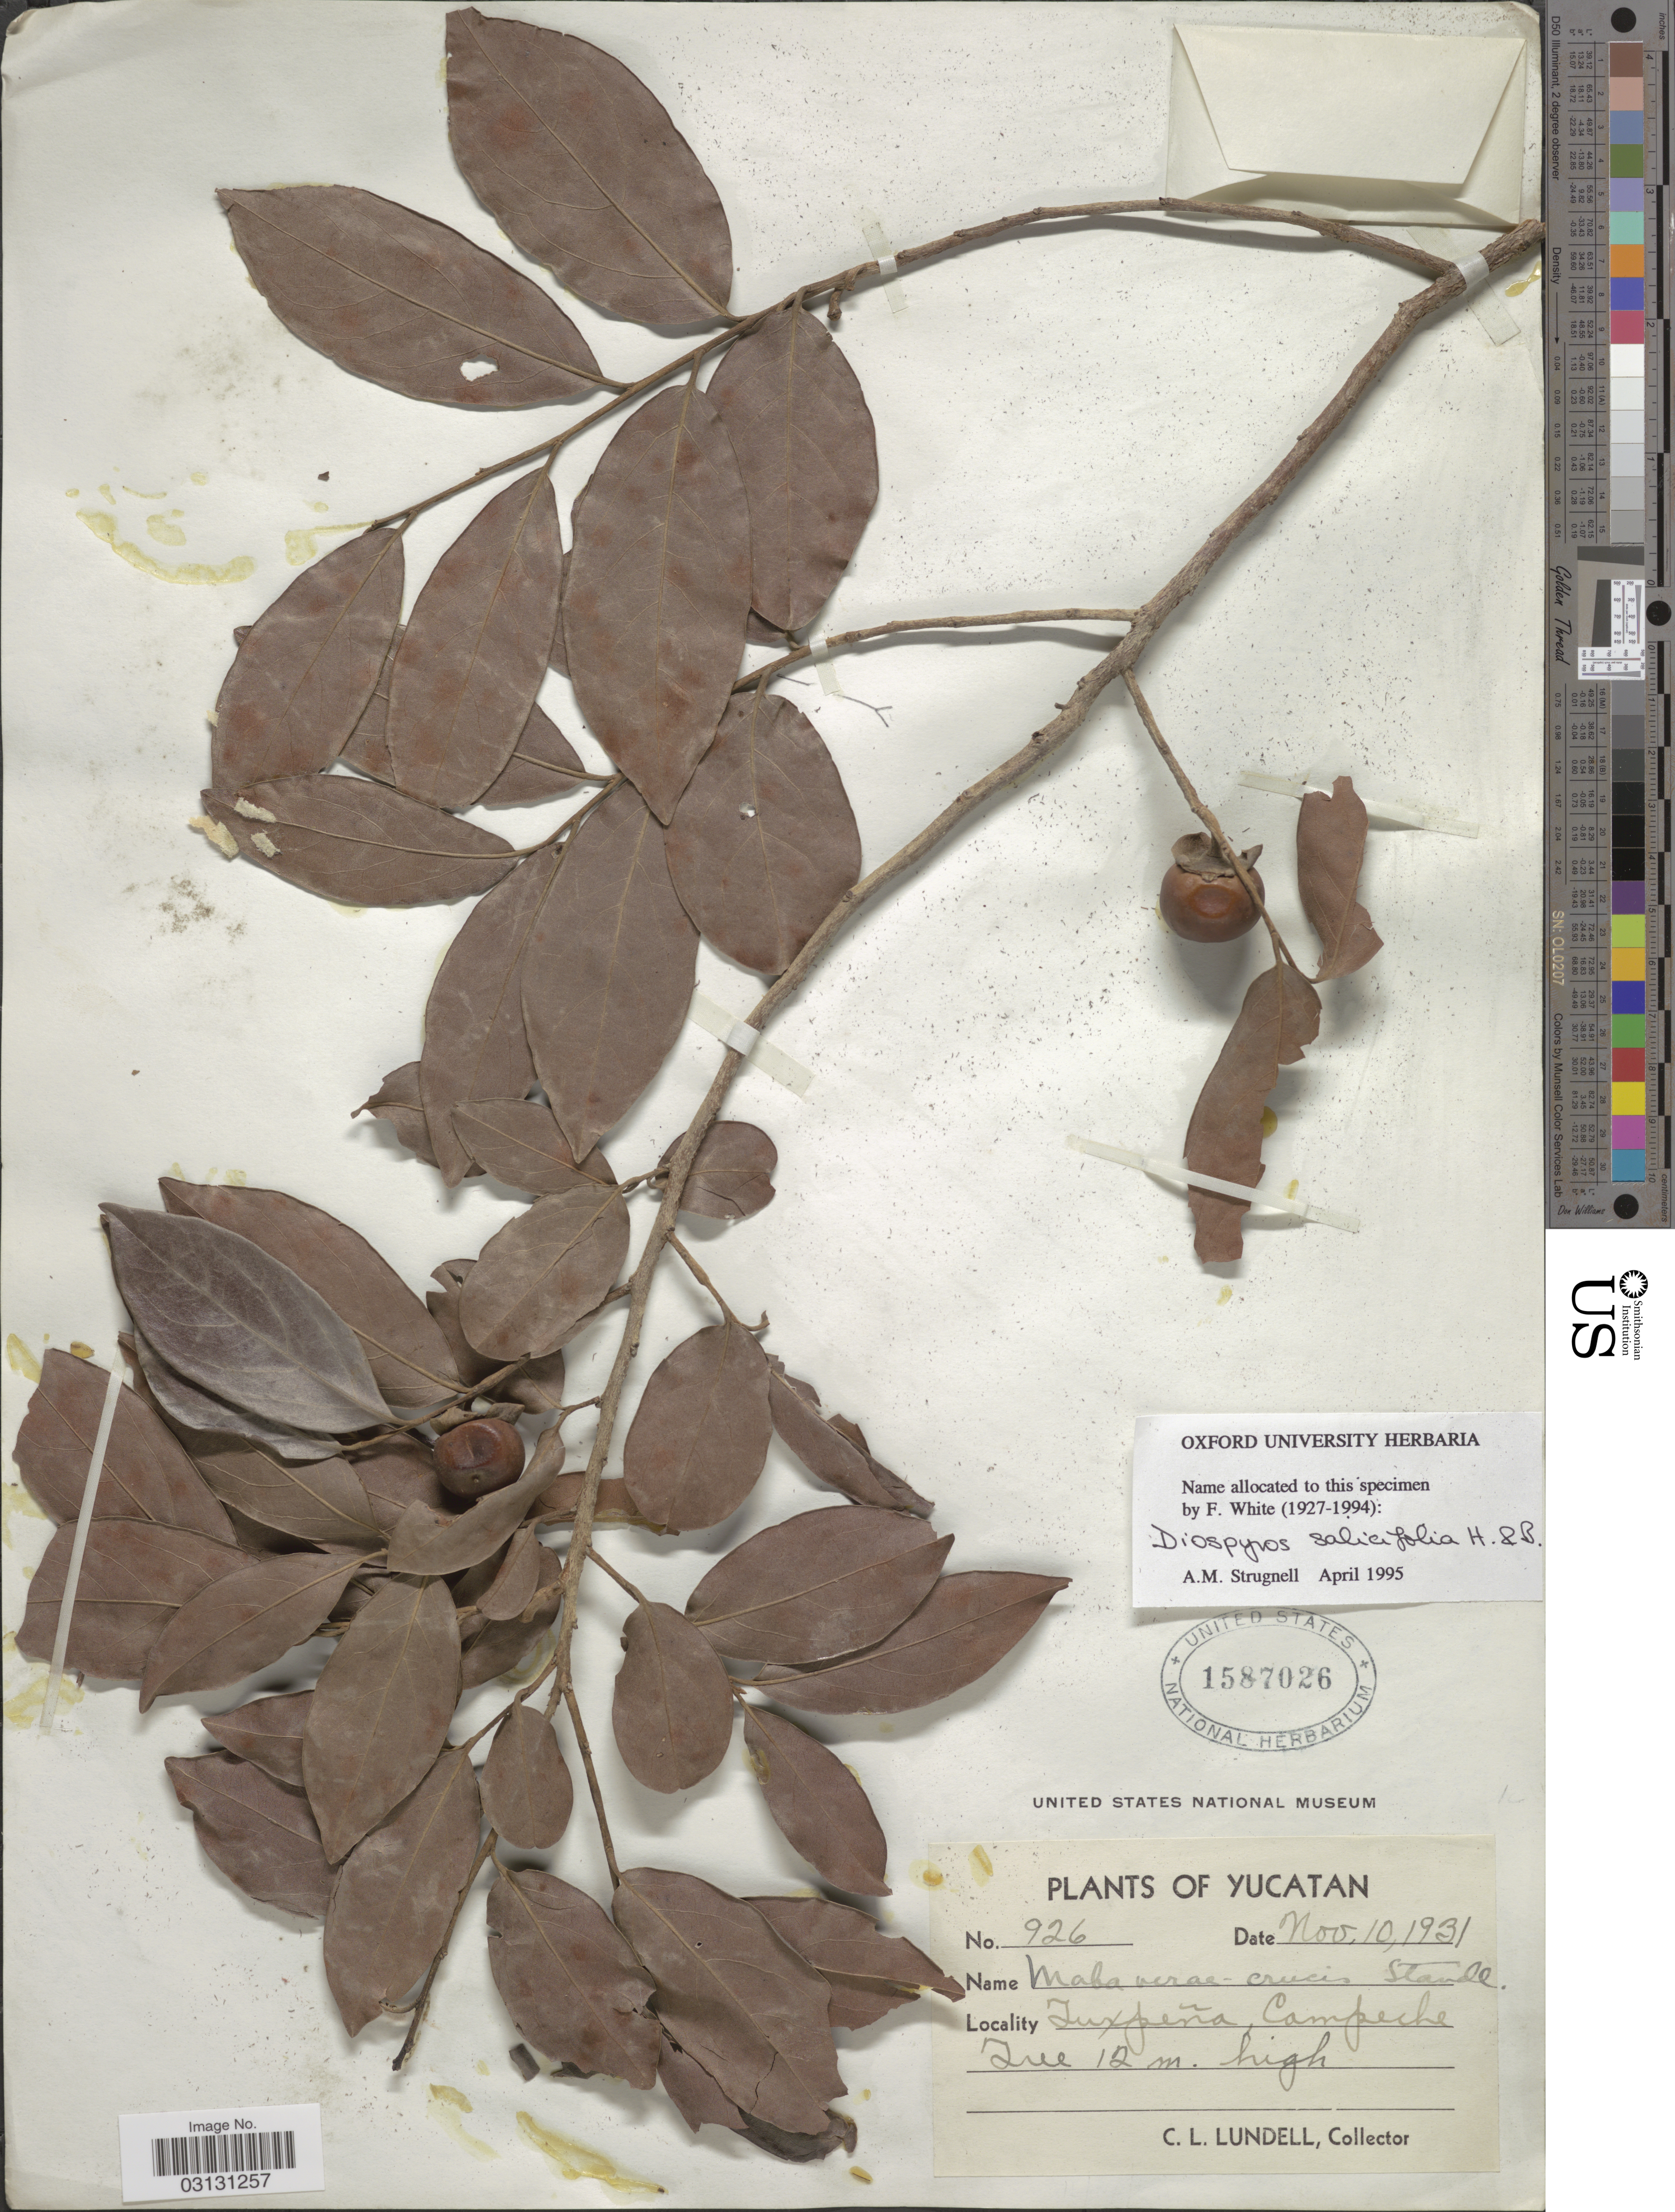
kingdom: Plantae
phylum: Tracheophyta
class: Magnoliopsida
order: Ericales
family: Ebenaceae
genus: Diospyros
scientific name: Diospyros salicifolia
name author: Humb. & Bonpl. ex Willd.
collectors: C. L. Lundell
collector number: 926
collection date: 1931-11-10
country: Mexico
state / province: Yucatán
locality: Tuxpeña, Campeche.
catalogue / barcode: US 1587026